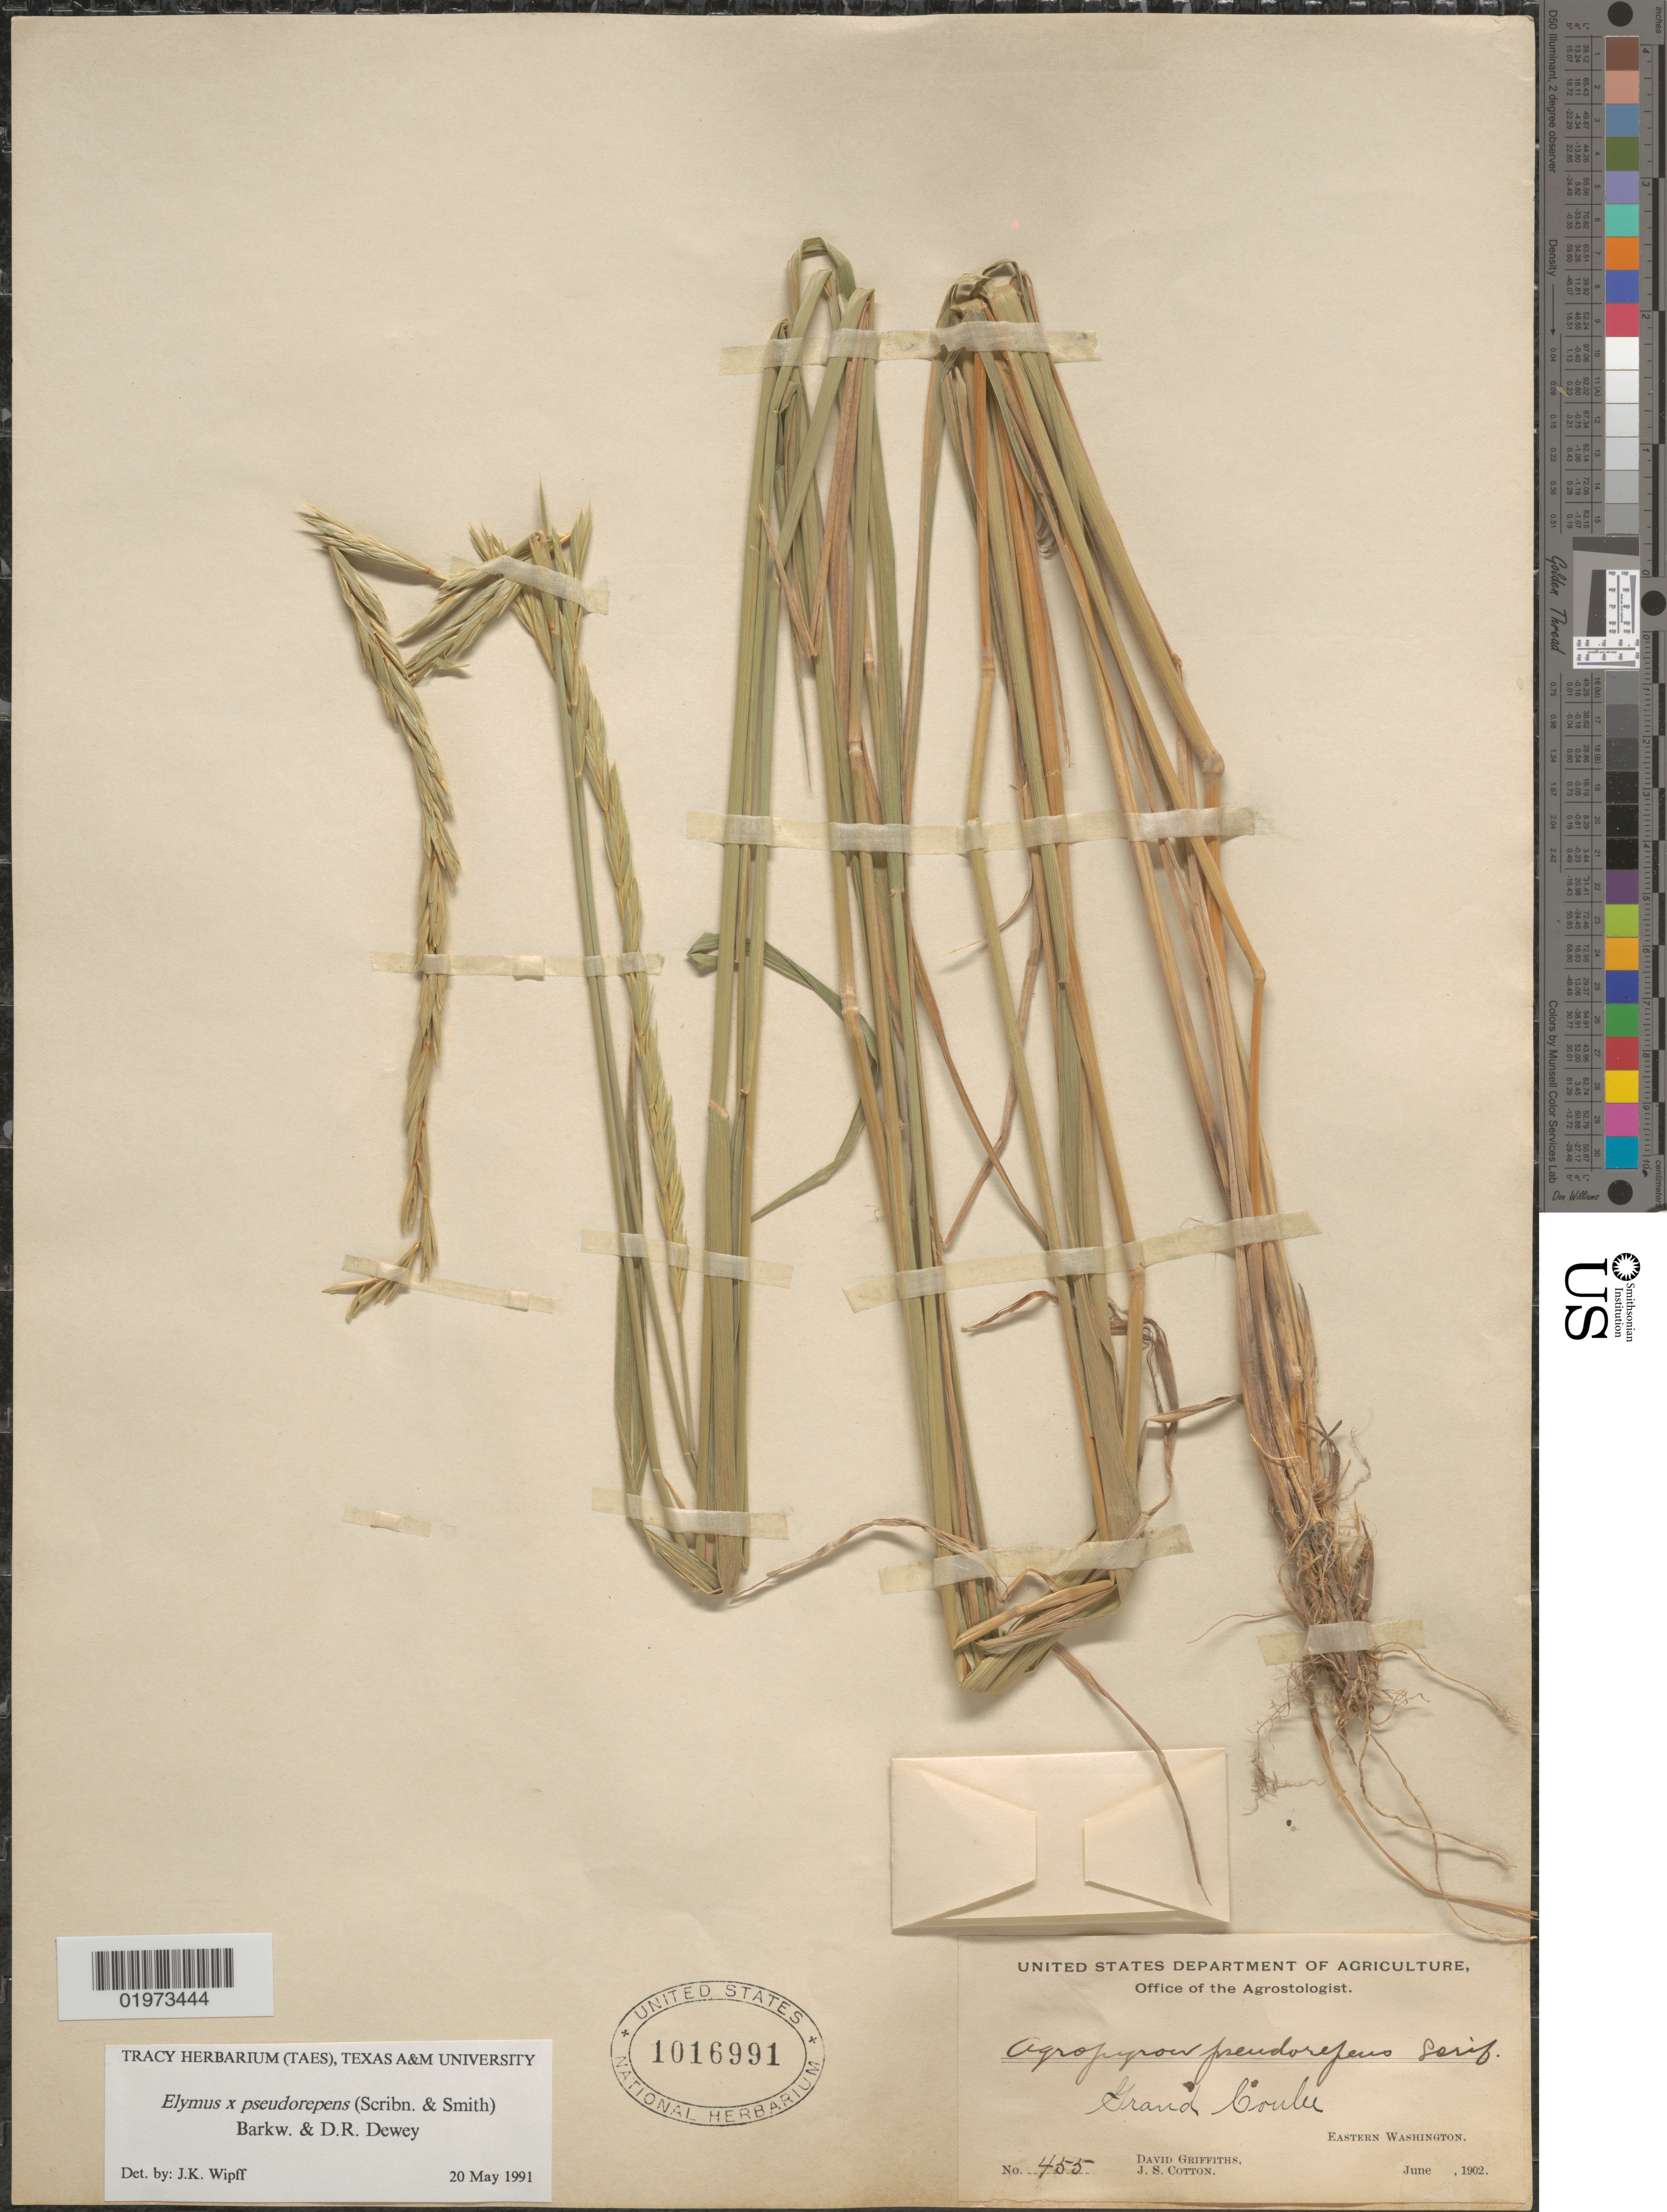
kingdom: Plantae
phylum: Tracheophyta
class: Liliopsida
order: Poales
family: Poaceae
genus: Elymus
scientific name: Elymus x pseudorepens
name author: (Scribn. & J.G. Sm.) Barkworth & Dewey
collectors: D. Griffiths & J. S. Cotton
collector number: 455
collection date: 1902-06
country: United States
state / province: Washington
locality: Grand Coulee. Eastern Washington.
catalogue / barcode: US 1016991